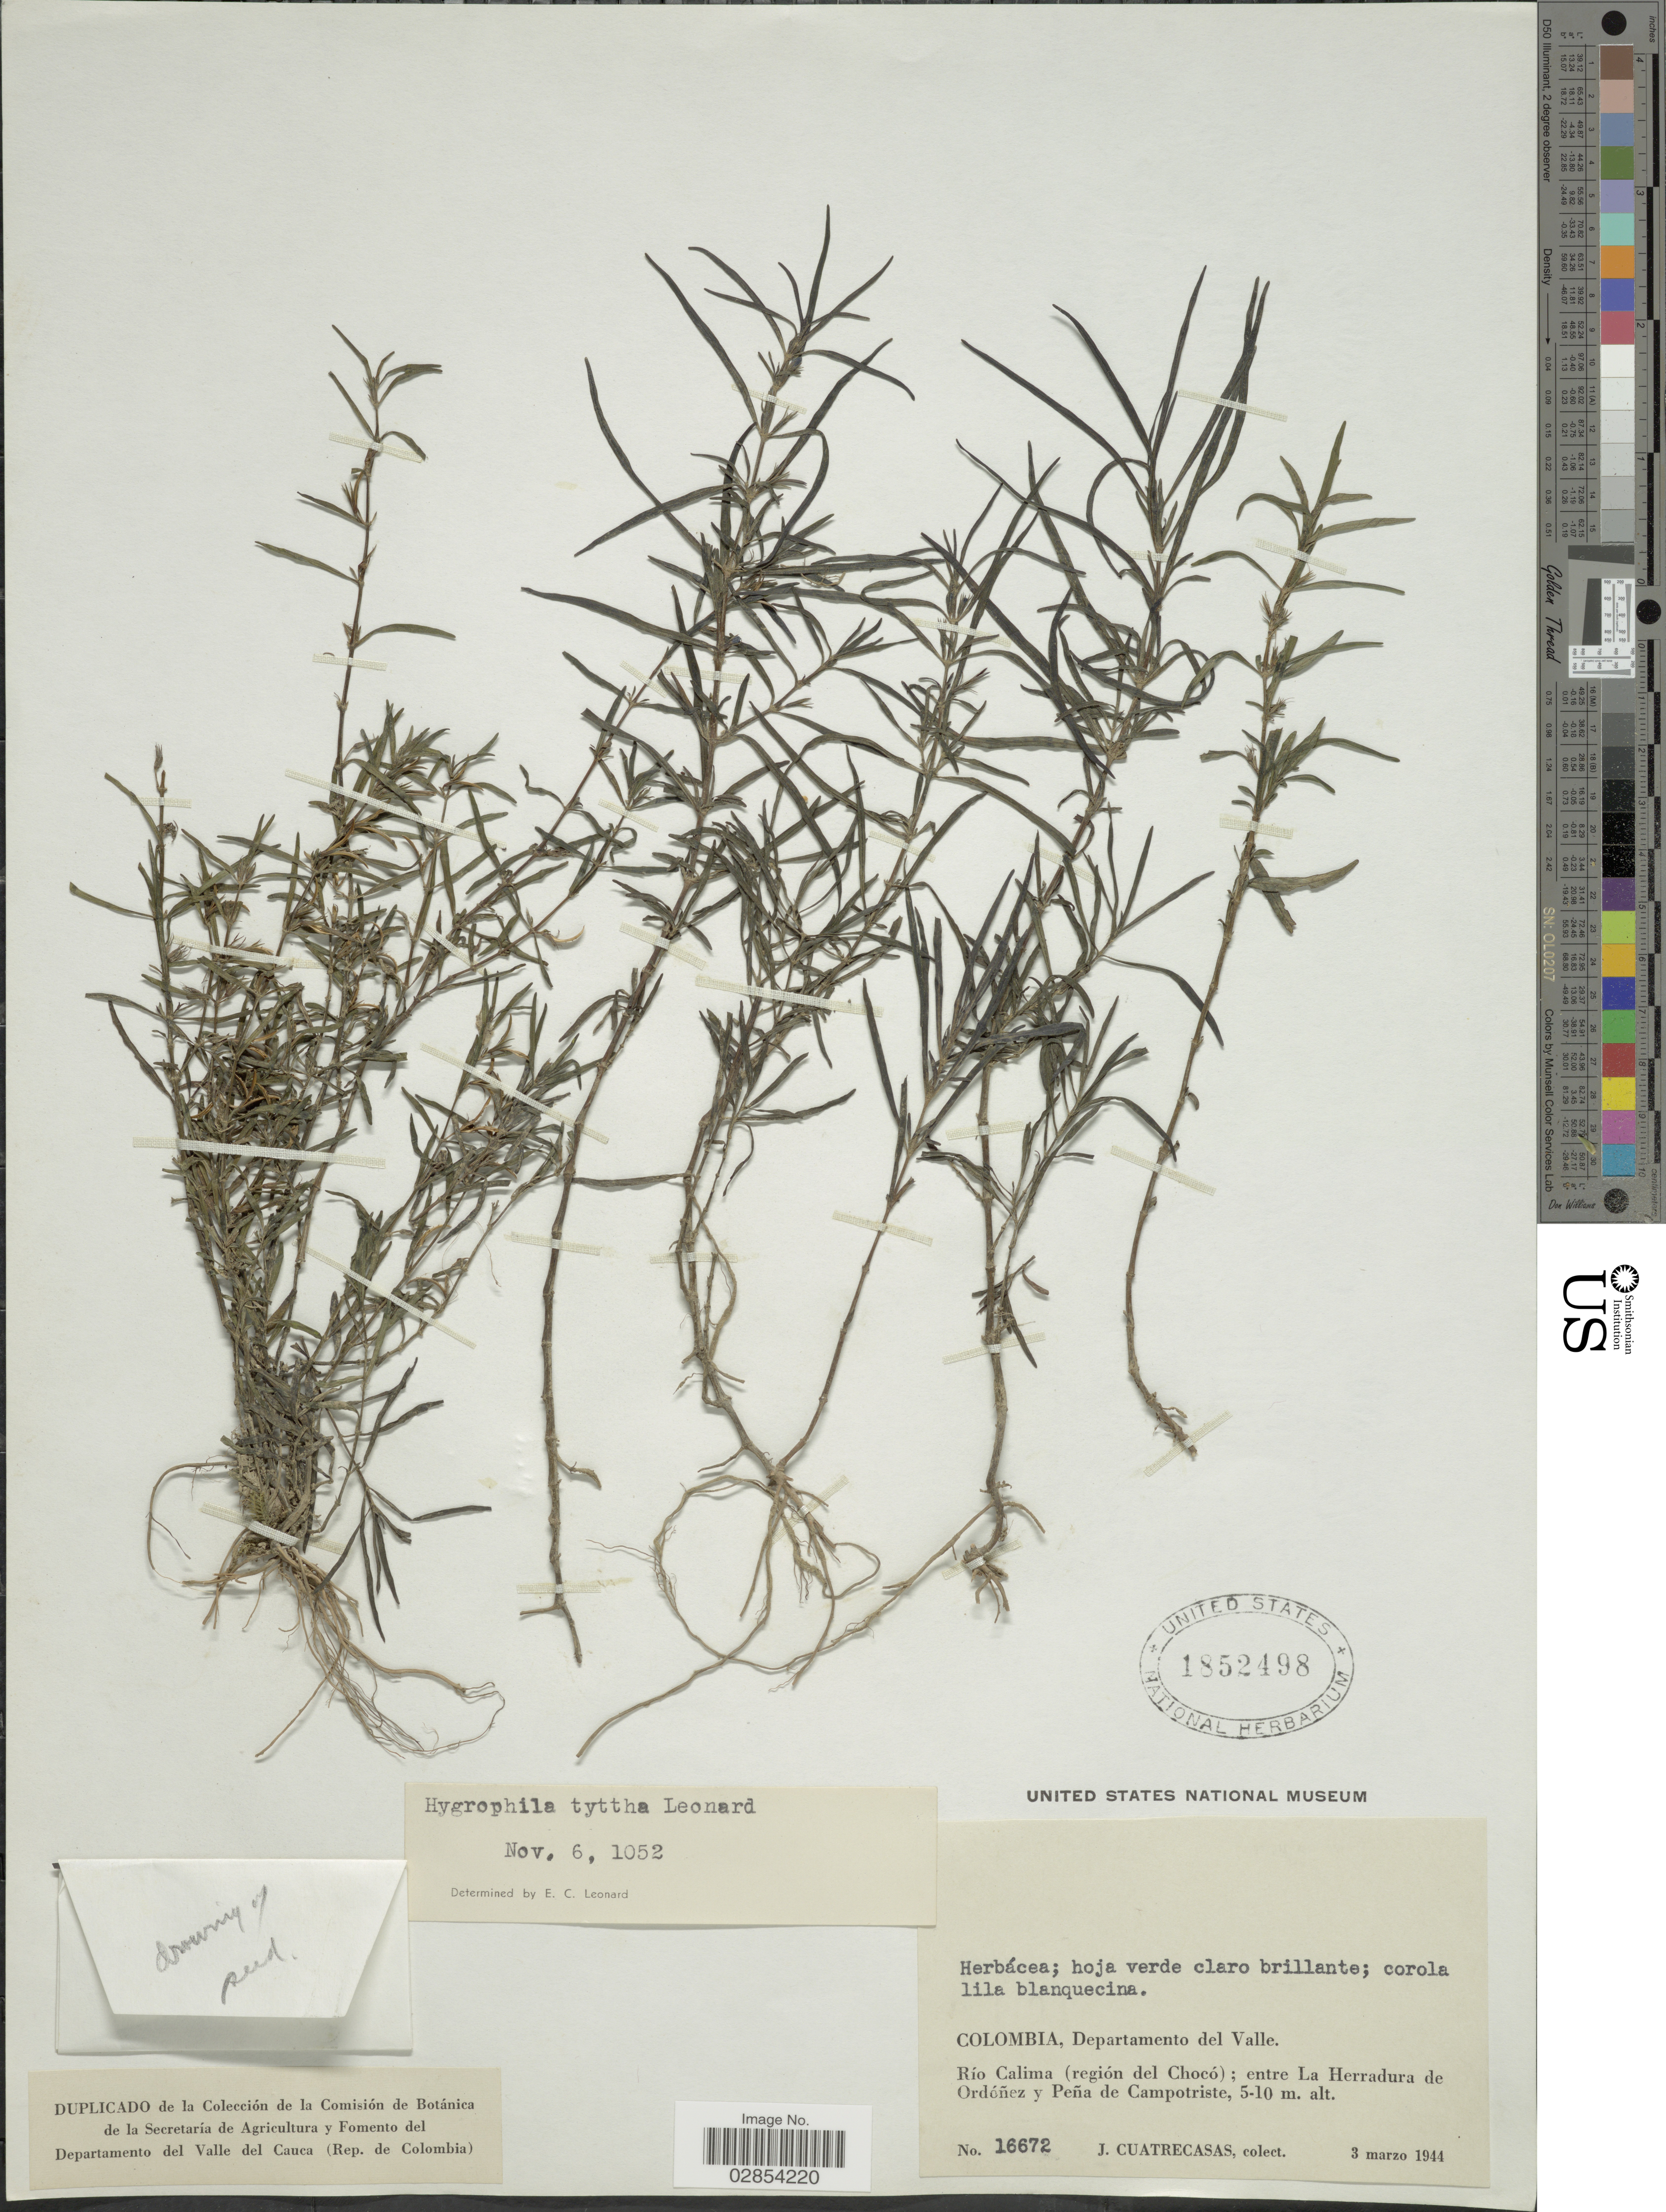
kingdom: Plantae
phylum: Tracheophyta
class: Magnoliopsida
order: Lamiales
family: Acanthaceae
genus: Hygrophila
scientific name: Hygrophila tyttha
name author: Leonard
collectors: J. Cuatrecasas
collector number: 16672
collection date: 1944-03-03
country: Colombia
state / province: Valle del Cauca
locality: Departamento del Valle. Río Calima (región del Chocó) ; entre La Herradura de Ordóñez y Peña de Campotriste.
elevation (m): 5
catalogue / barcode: US 1852498